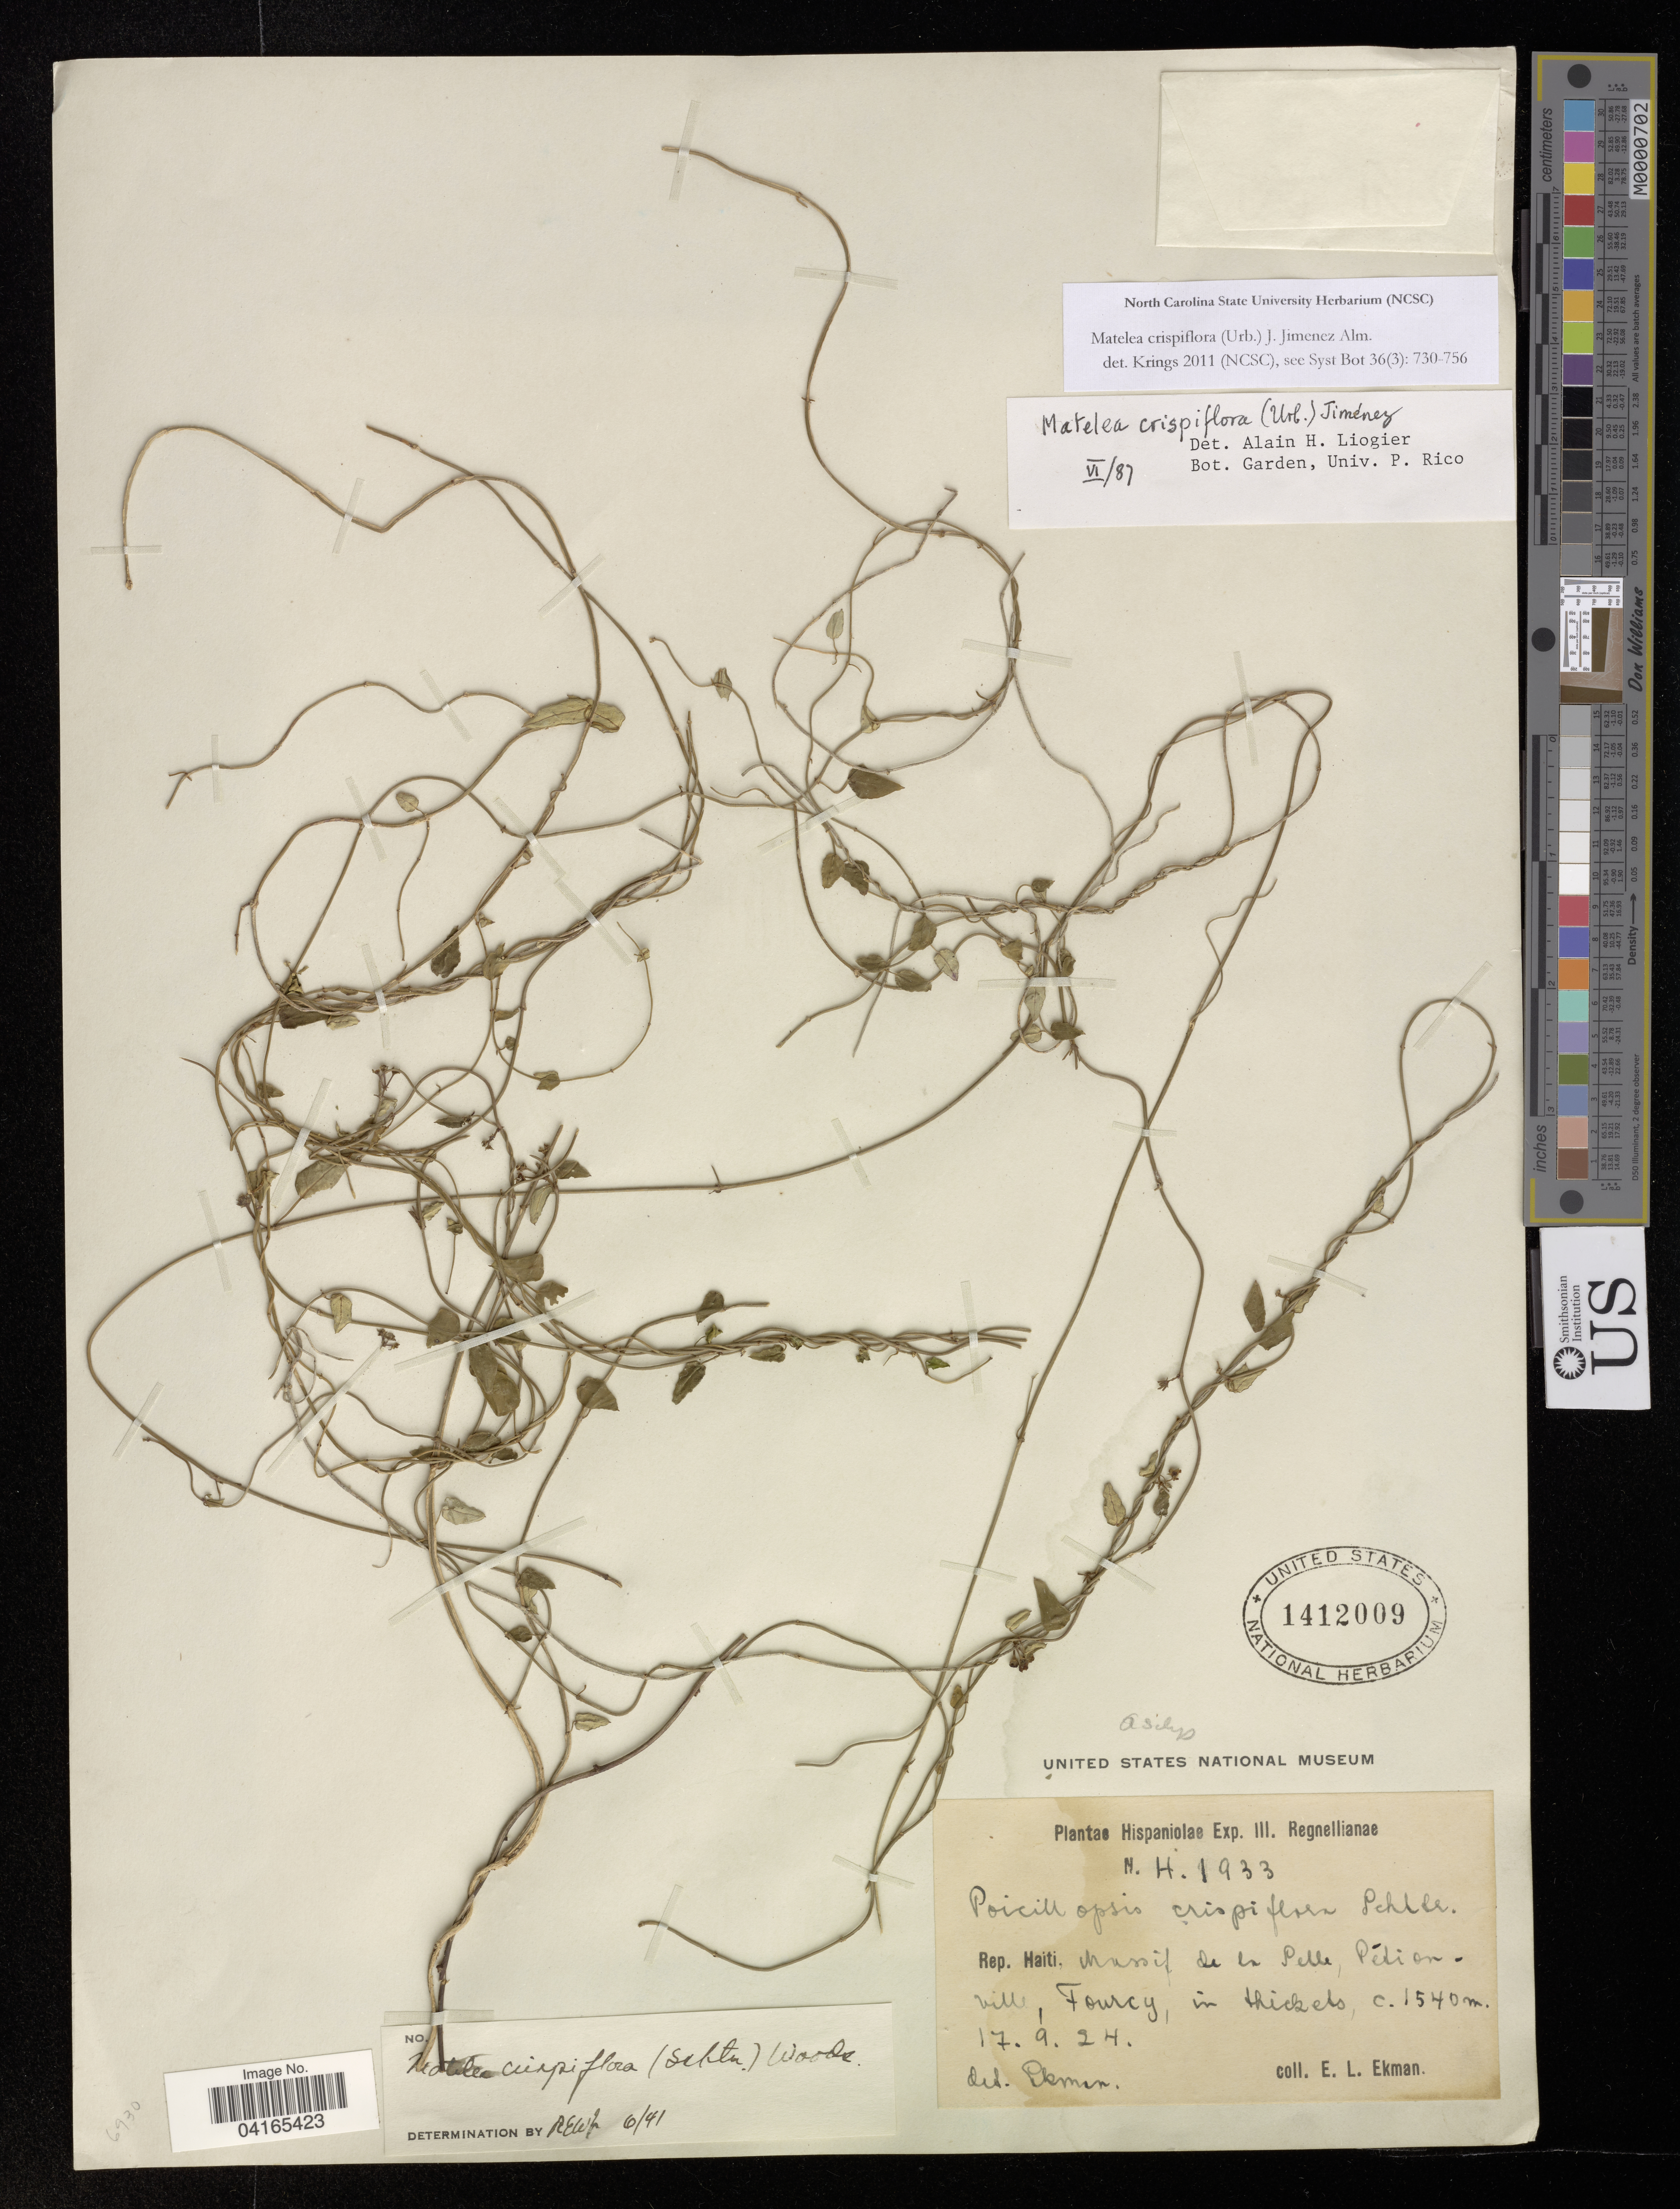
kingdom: Plantae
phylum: Tracheophyta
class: Magnoliopsida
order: Gentianales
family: Apocynaceae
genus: Matelea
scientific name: Matelea crispiflora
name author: (Urb.) J. Jiménez Alm.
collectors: E. L. Ekman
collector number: H. 1933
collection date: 1924-09-17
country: Haiti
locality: Mussif de en Pelle, Pédionville, Fourcy.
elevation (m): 1540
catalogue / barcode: US 1412009